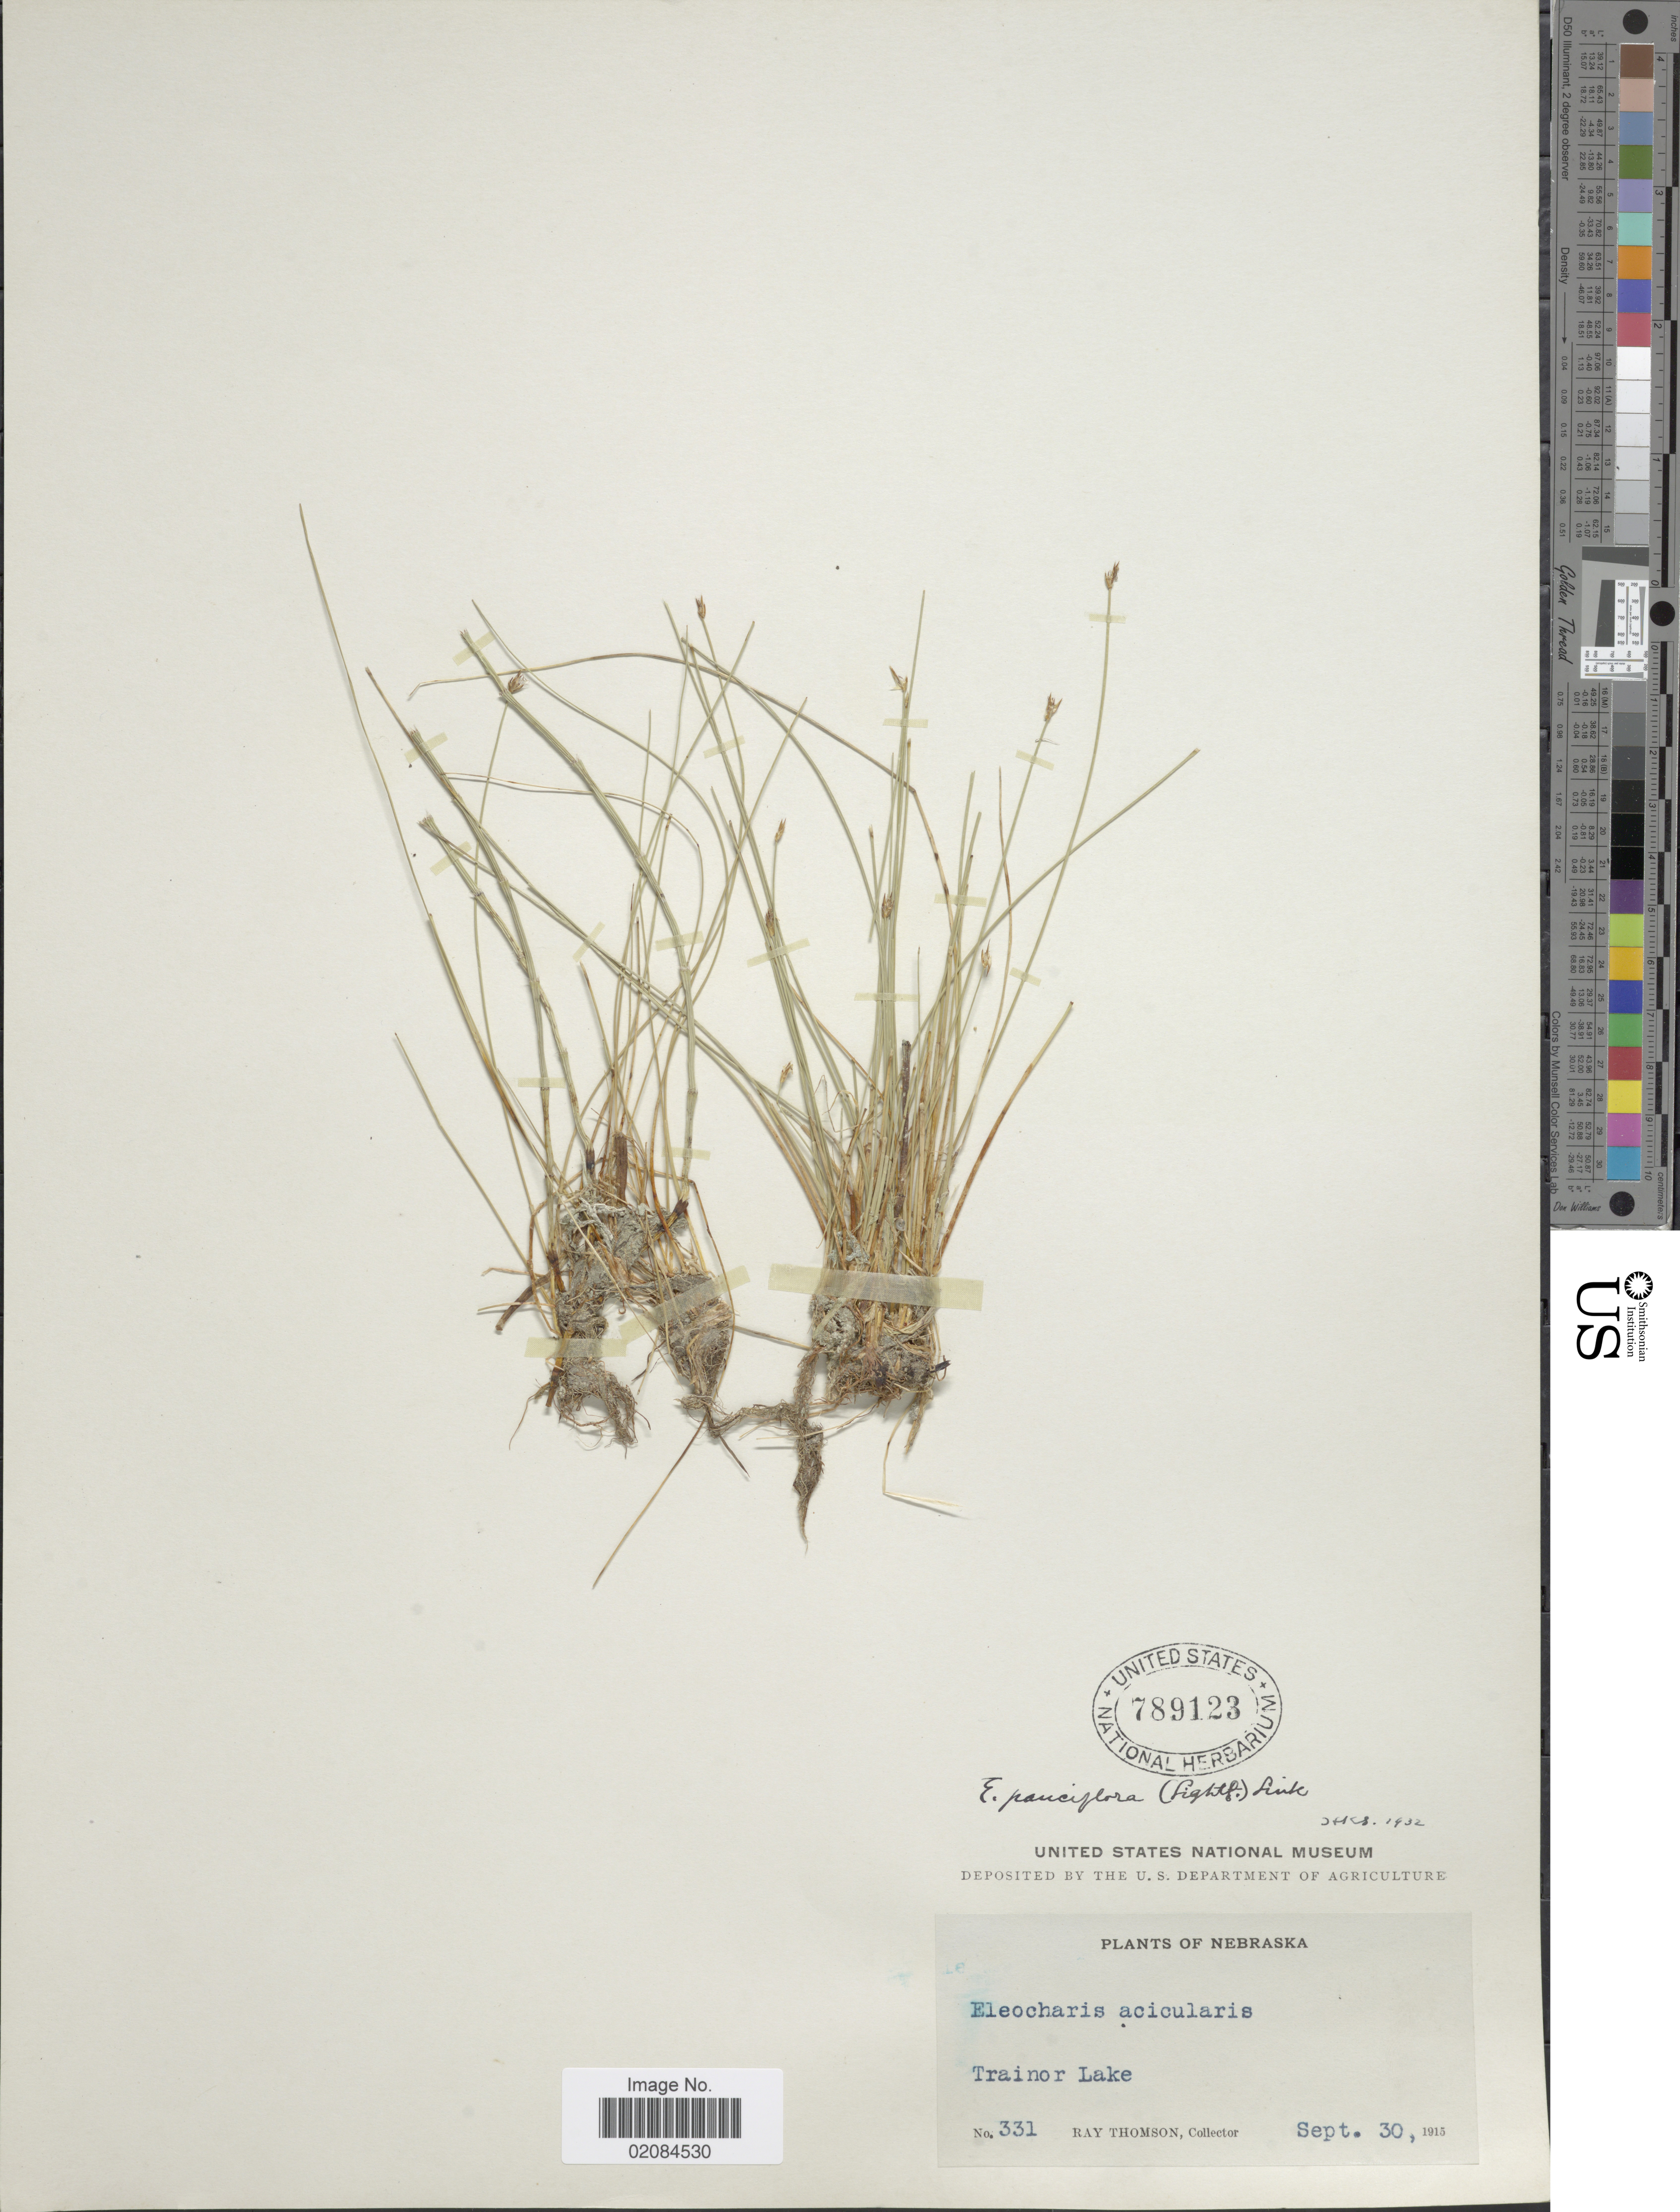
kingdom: Plantae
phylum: Tracheophyta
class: Liliopsida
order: Poales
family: Cyperaceae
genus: Eleocharis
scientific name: Eleocharis quinqueflora subsp. fernaldii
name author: (Svenson) Hultén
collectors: R. Thomson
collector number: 331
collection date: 1915-09-30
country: United States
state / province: Nebraska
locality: Trainor Lake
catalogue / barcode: US 789123